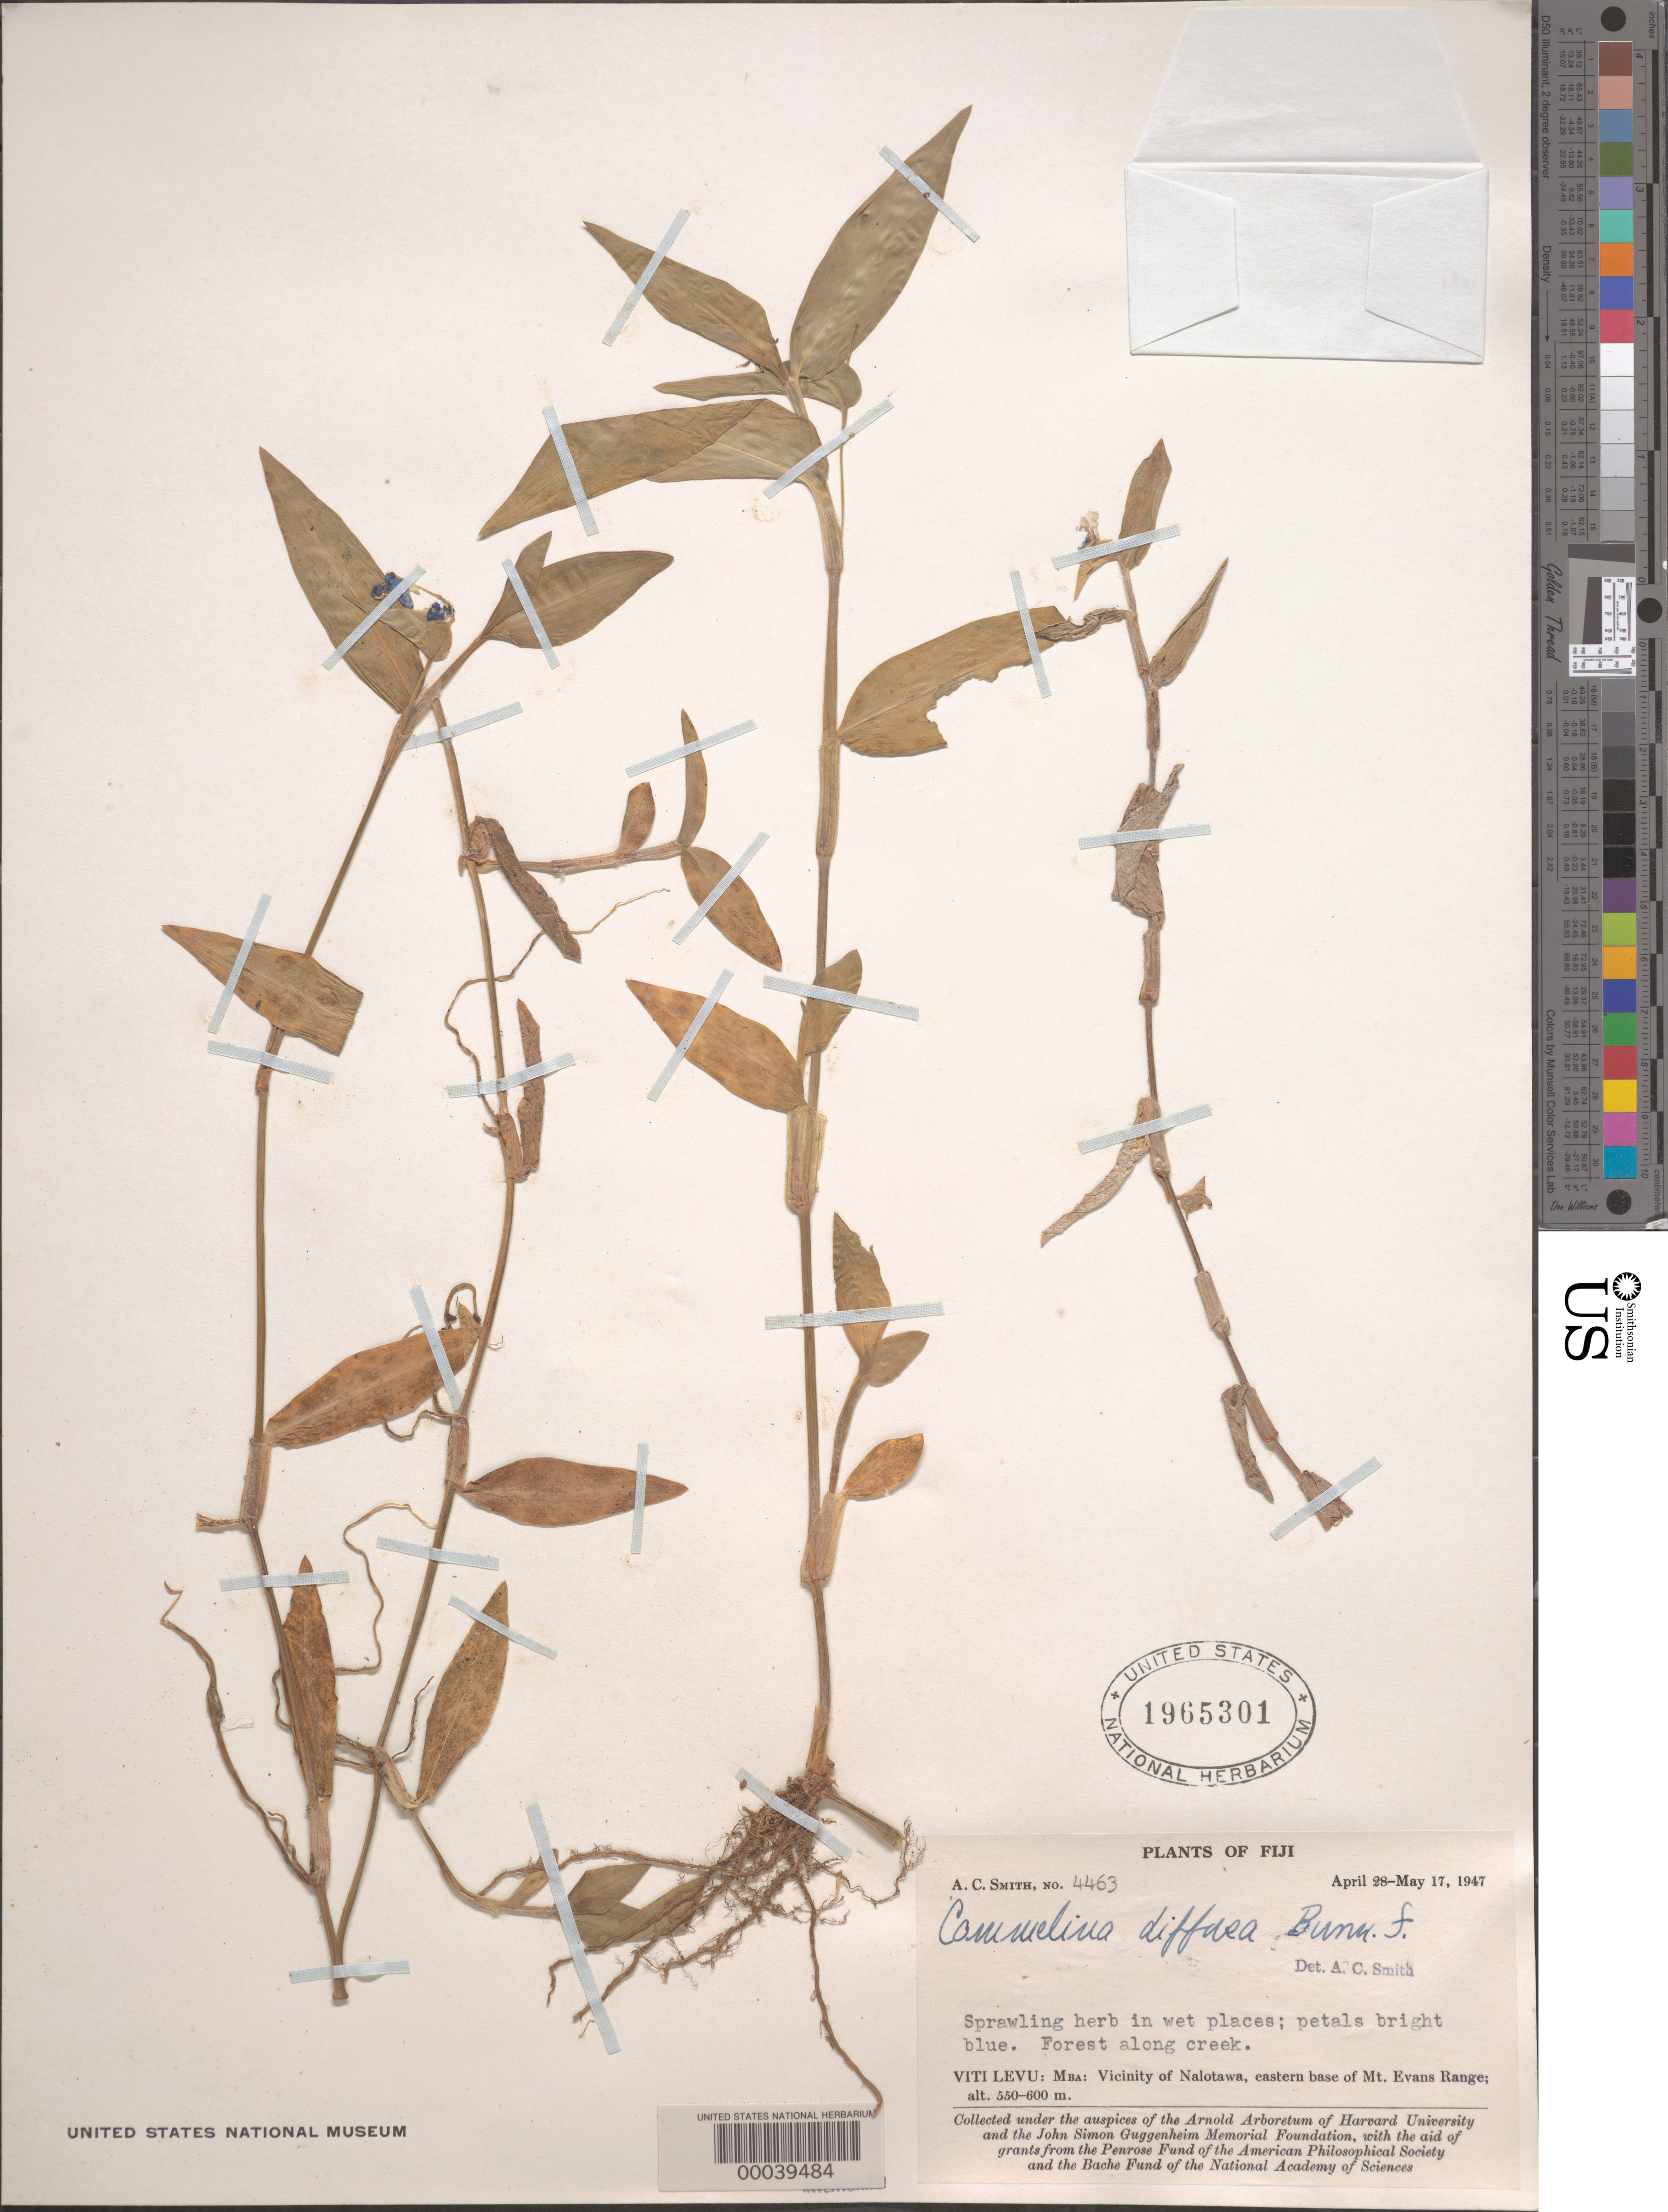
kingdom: Plantae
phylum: Tracheophyta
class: Liliopsida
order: Commelinales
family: Commelinaceae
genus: Commelina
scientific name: Commelina diffusa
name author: Burm. f.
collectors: A. C. Smith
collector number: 4463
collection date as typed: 28 Apr 1947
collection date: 1947-04-28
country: Fiji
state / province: Western Division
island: Viti Levu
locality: Viti levu, near nalotawa, eastern base of mt. evans range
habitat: Wet soil, forest along creek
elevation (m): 550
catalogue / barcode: US 1965301